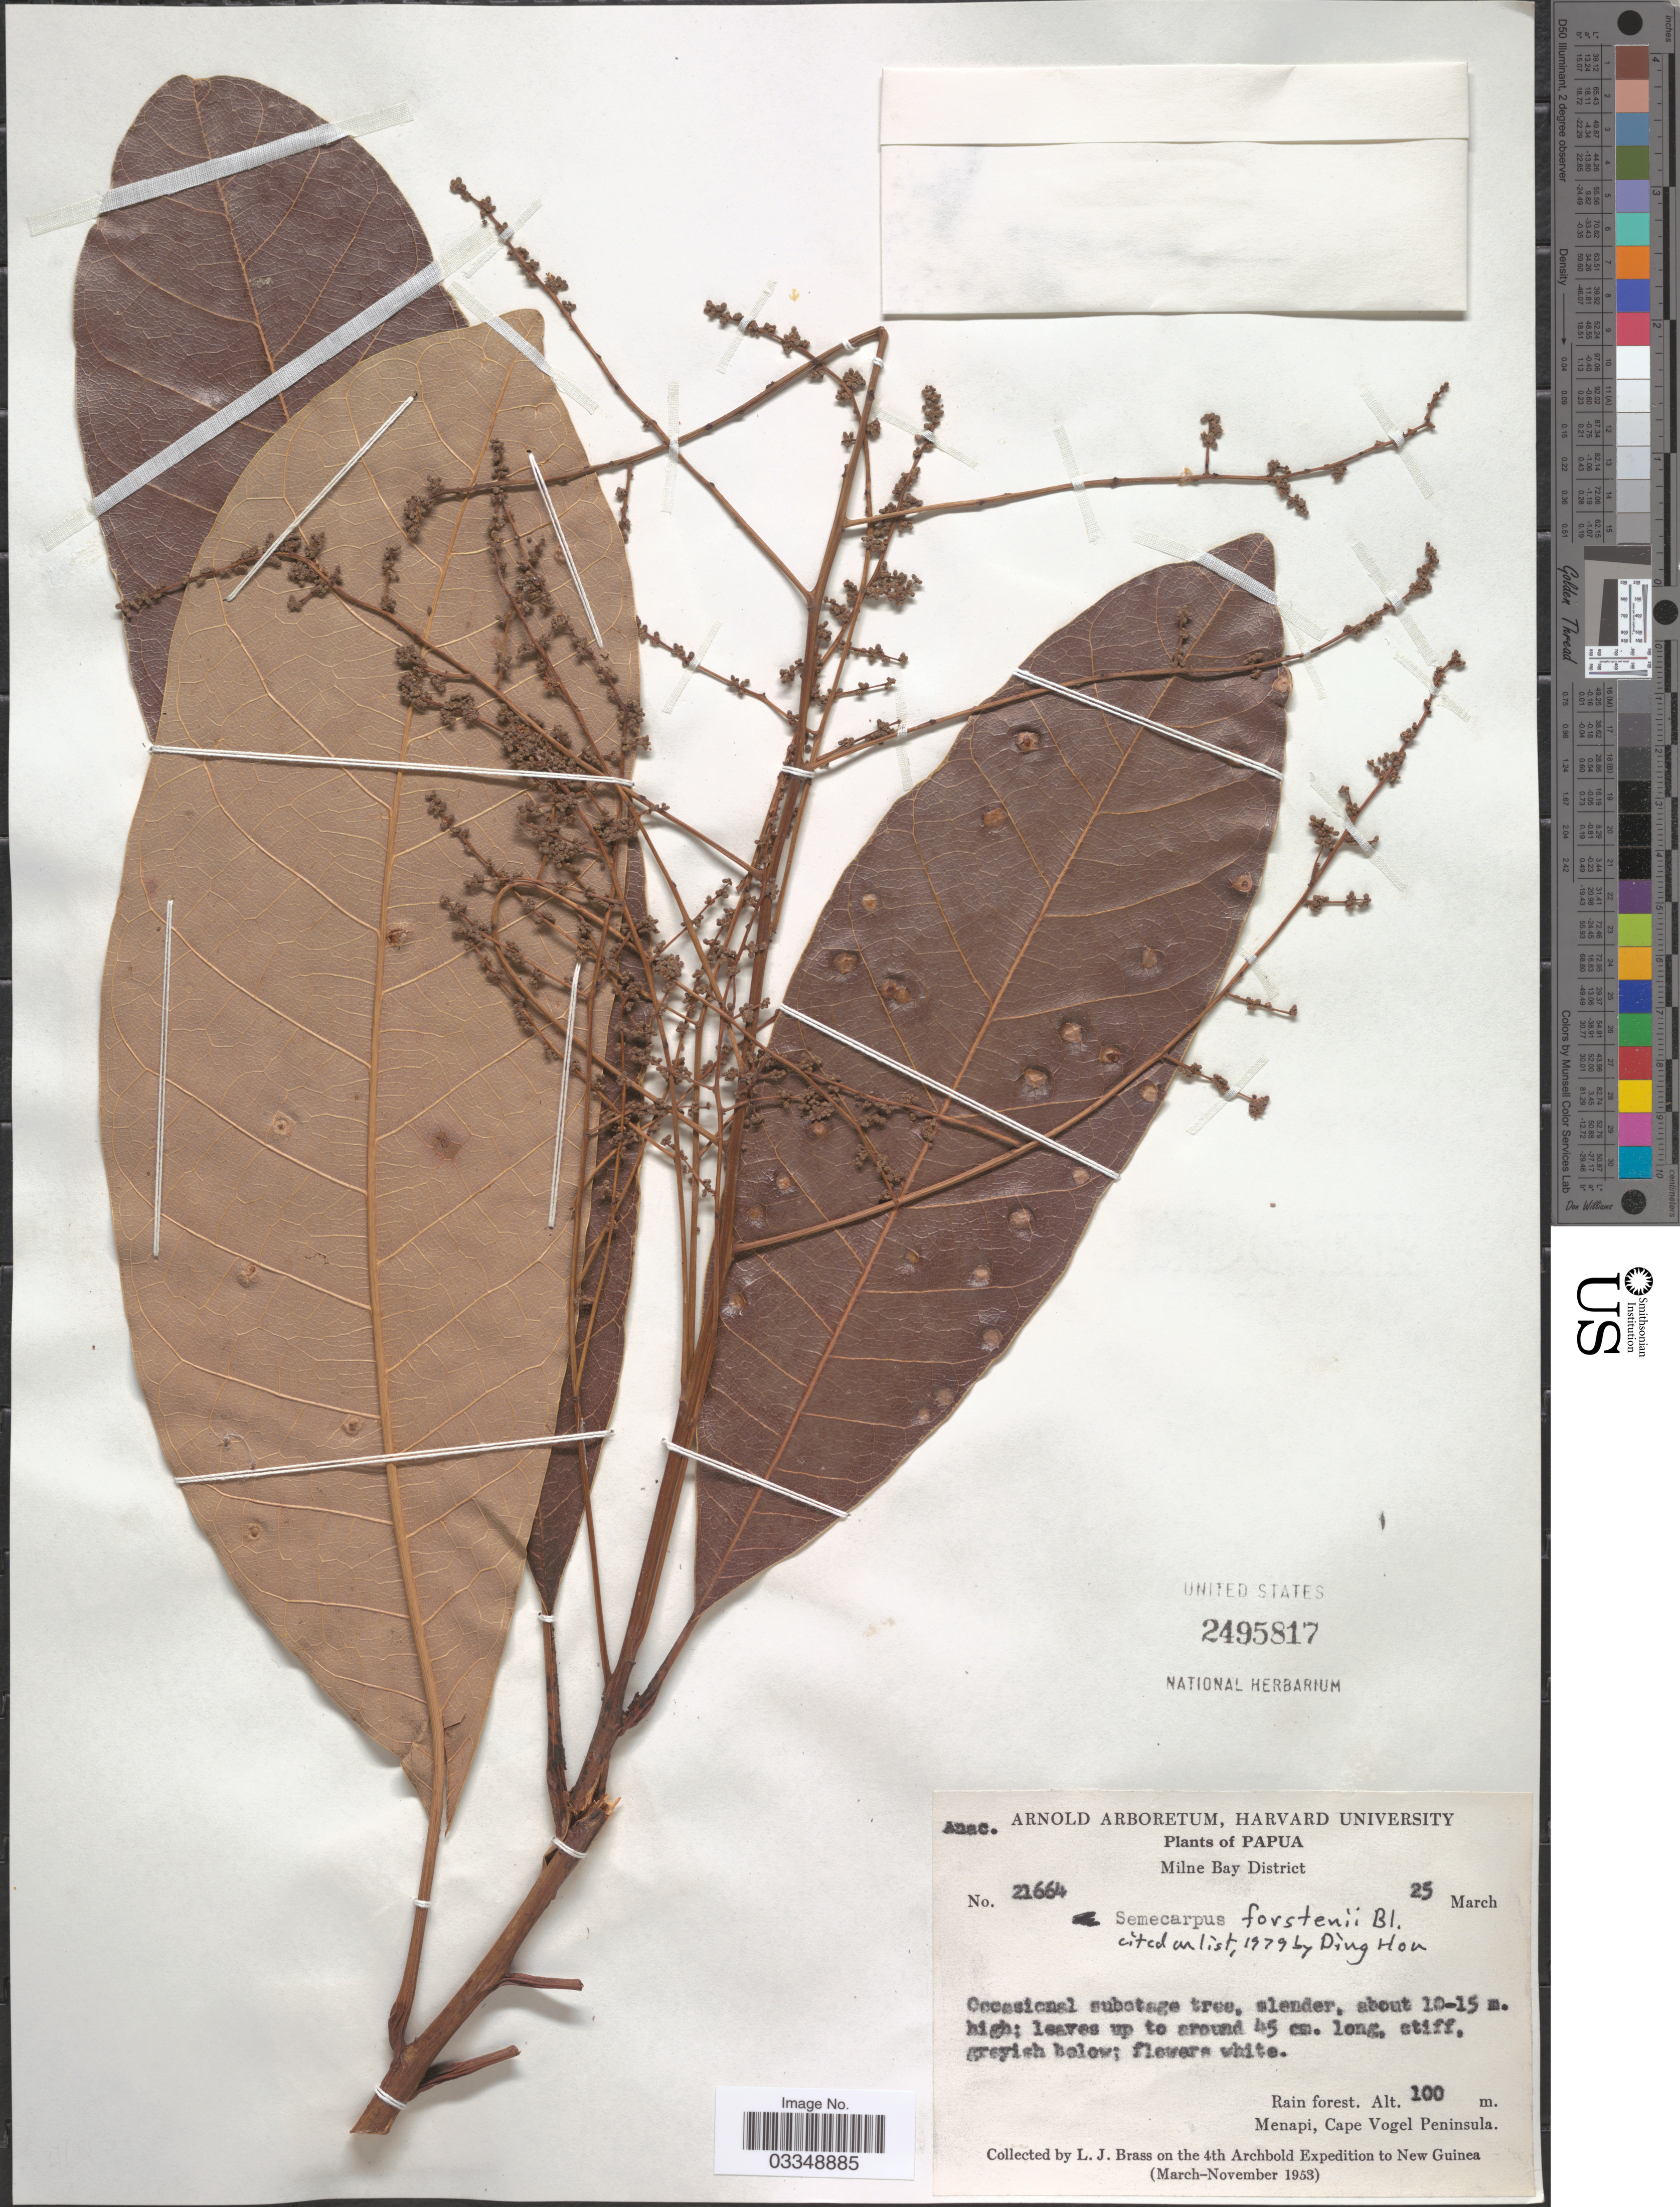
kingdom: Plantae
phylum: Tracheophyta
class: Magnoliopsida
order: Sapindales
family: Anacardiaceae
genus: Semecarpus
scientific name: Semecarpus forstenii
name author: Blume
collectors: L. J. Brass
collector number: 21664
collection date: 1953-03-25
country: Papua New Guinea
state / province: Milne Bay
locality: Papua. Milne Bay District. Menapi, Cape Vogel Peninsula. New Guinea.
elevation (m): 100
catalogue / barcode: US 2495817